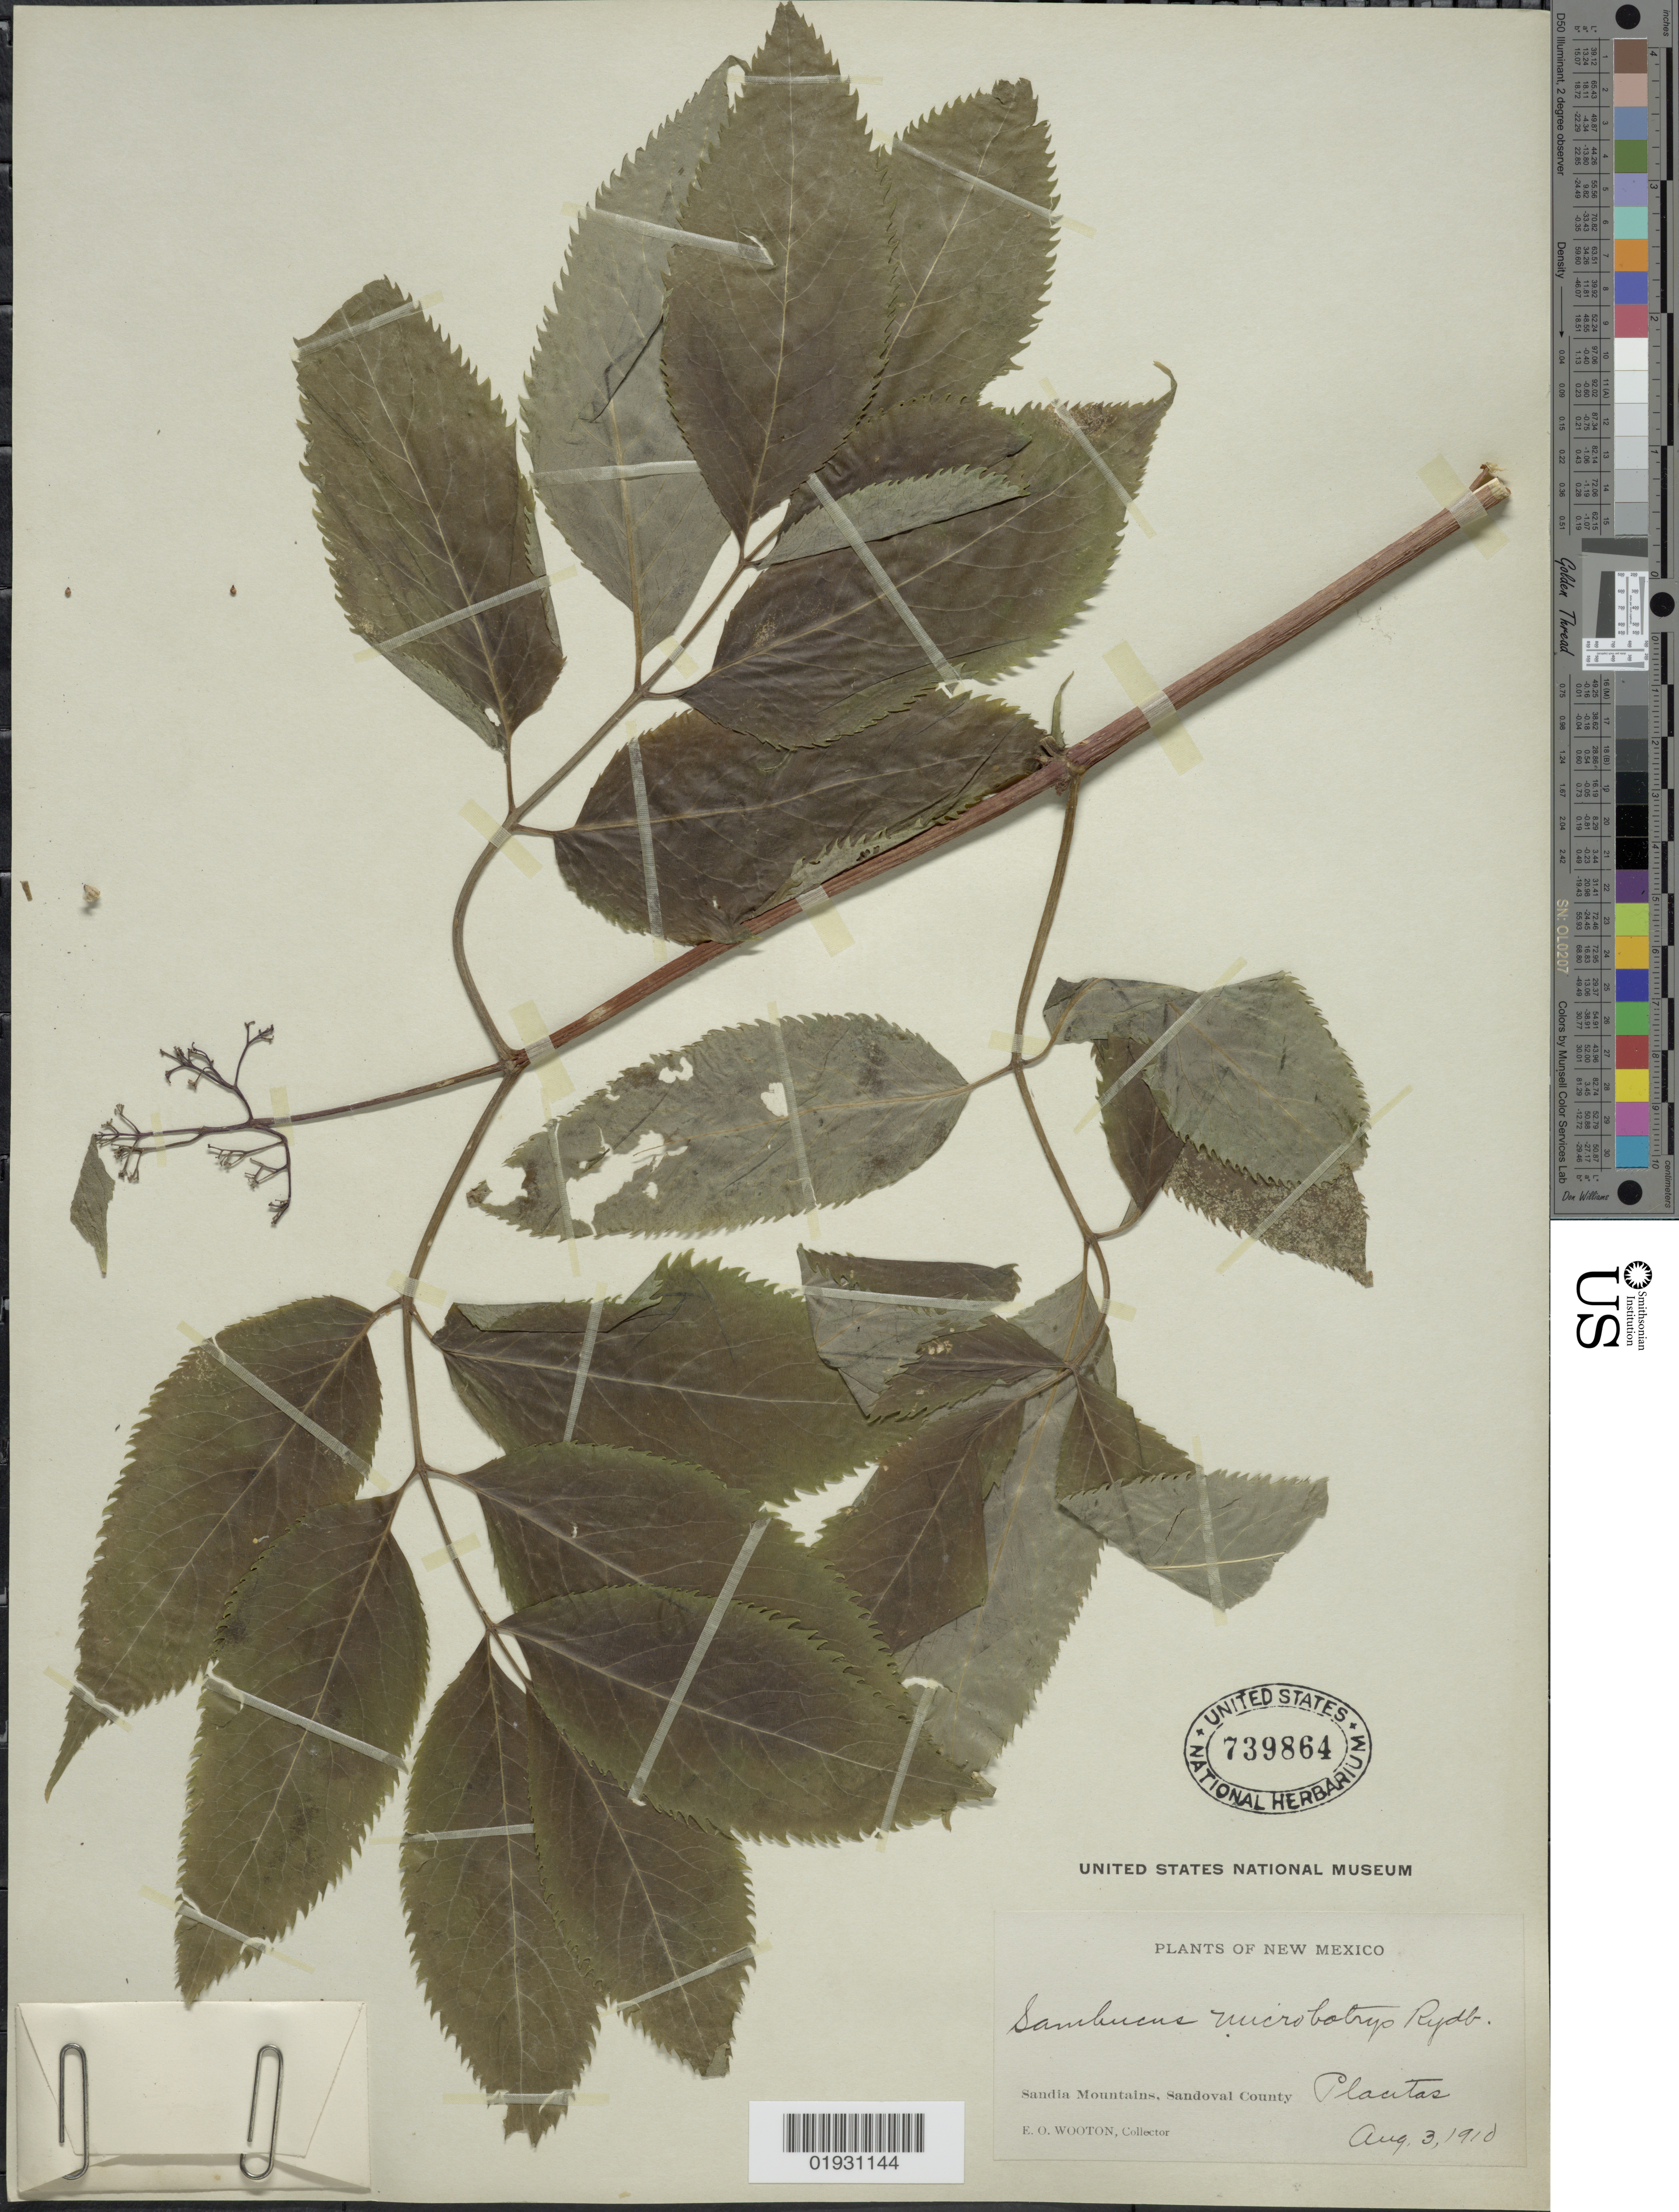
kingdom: Plantae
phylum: Tracheophyta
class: Magnoliopsida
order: Dipsacales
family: Viburnaceae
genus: Sambucus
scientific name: Sambucus microbotrys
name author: Rydb.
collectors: E. O. Wooton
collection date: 1910-08-03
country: United States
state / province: New Mexico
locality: Sandia Mountains, Sandoval County. Placitas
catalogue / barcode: US 739864